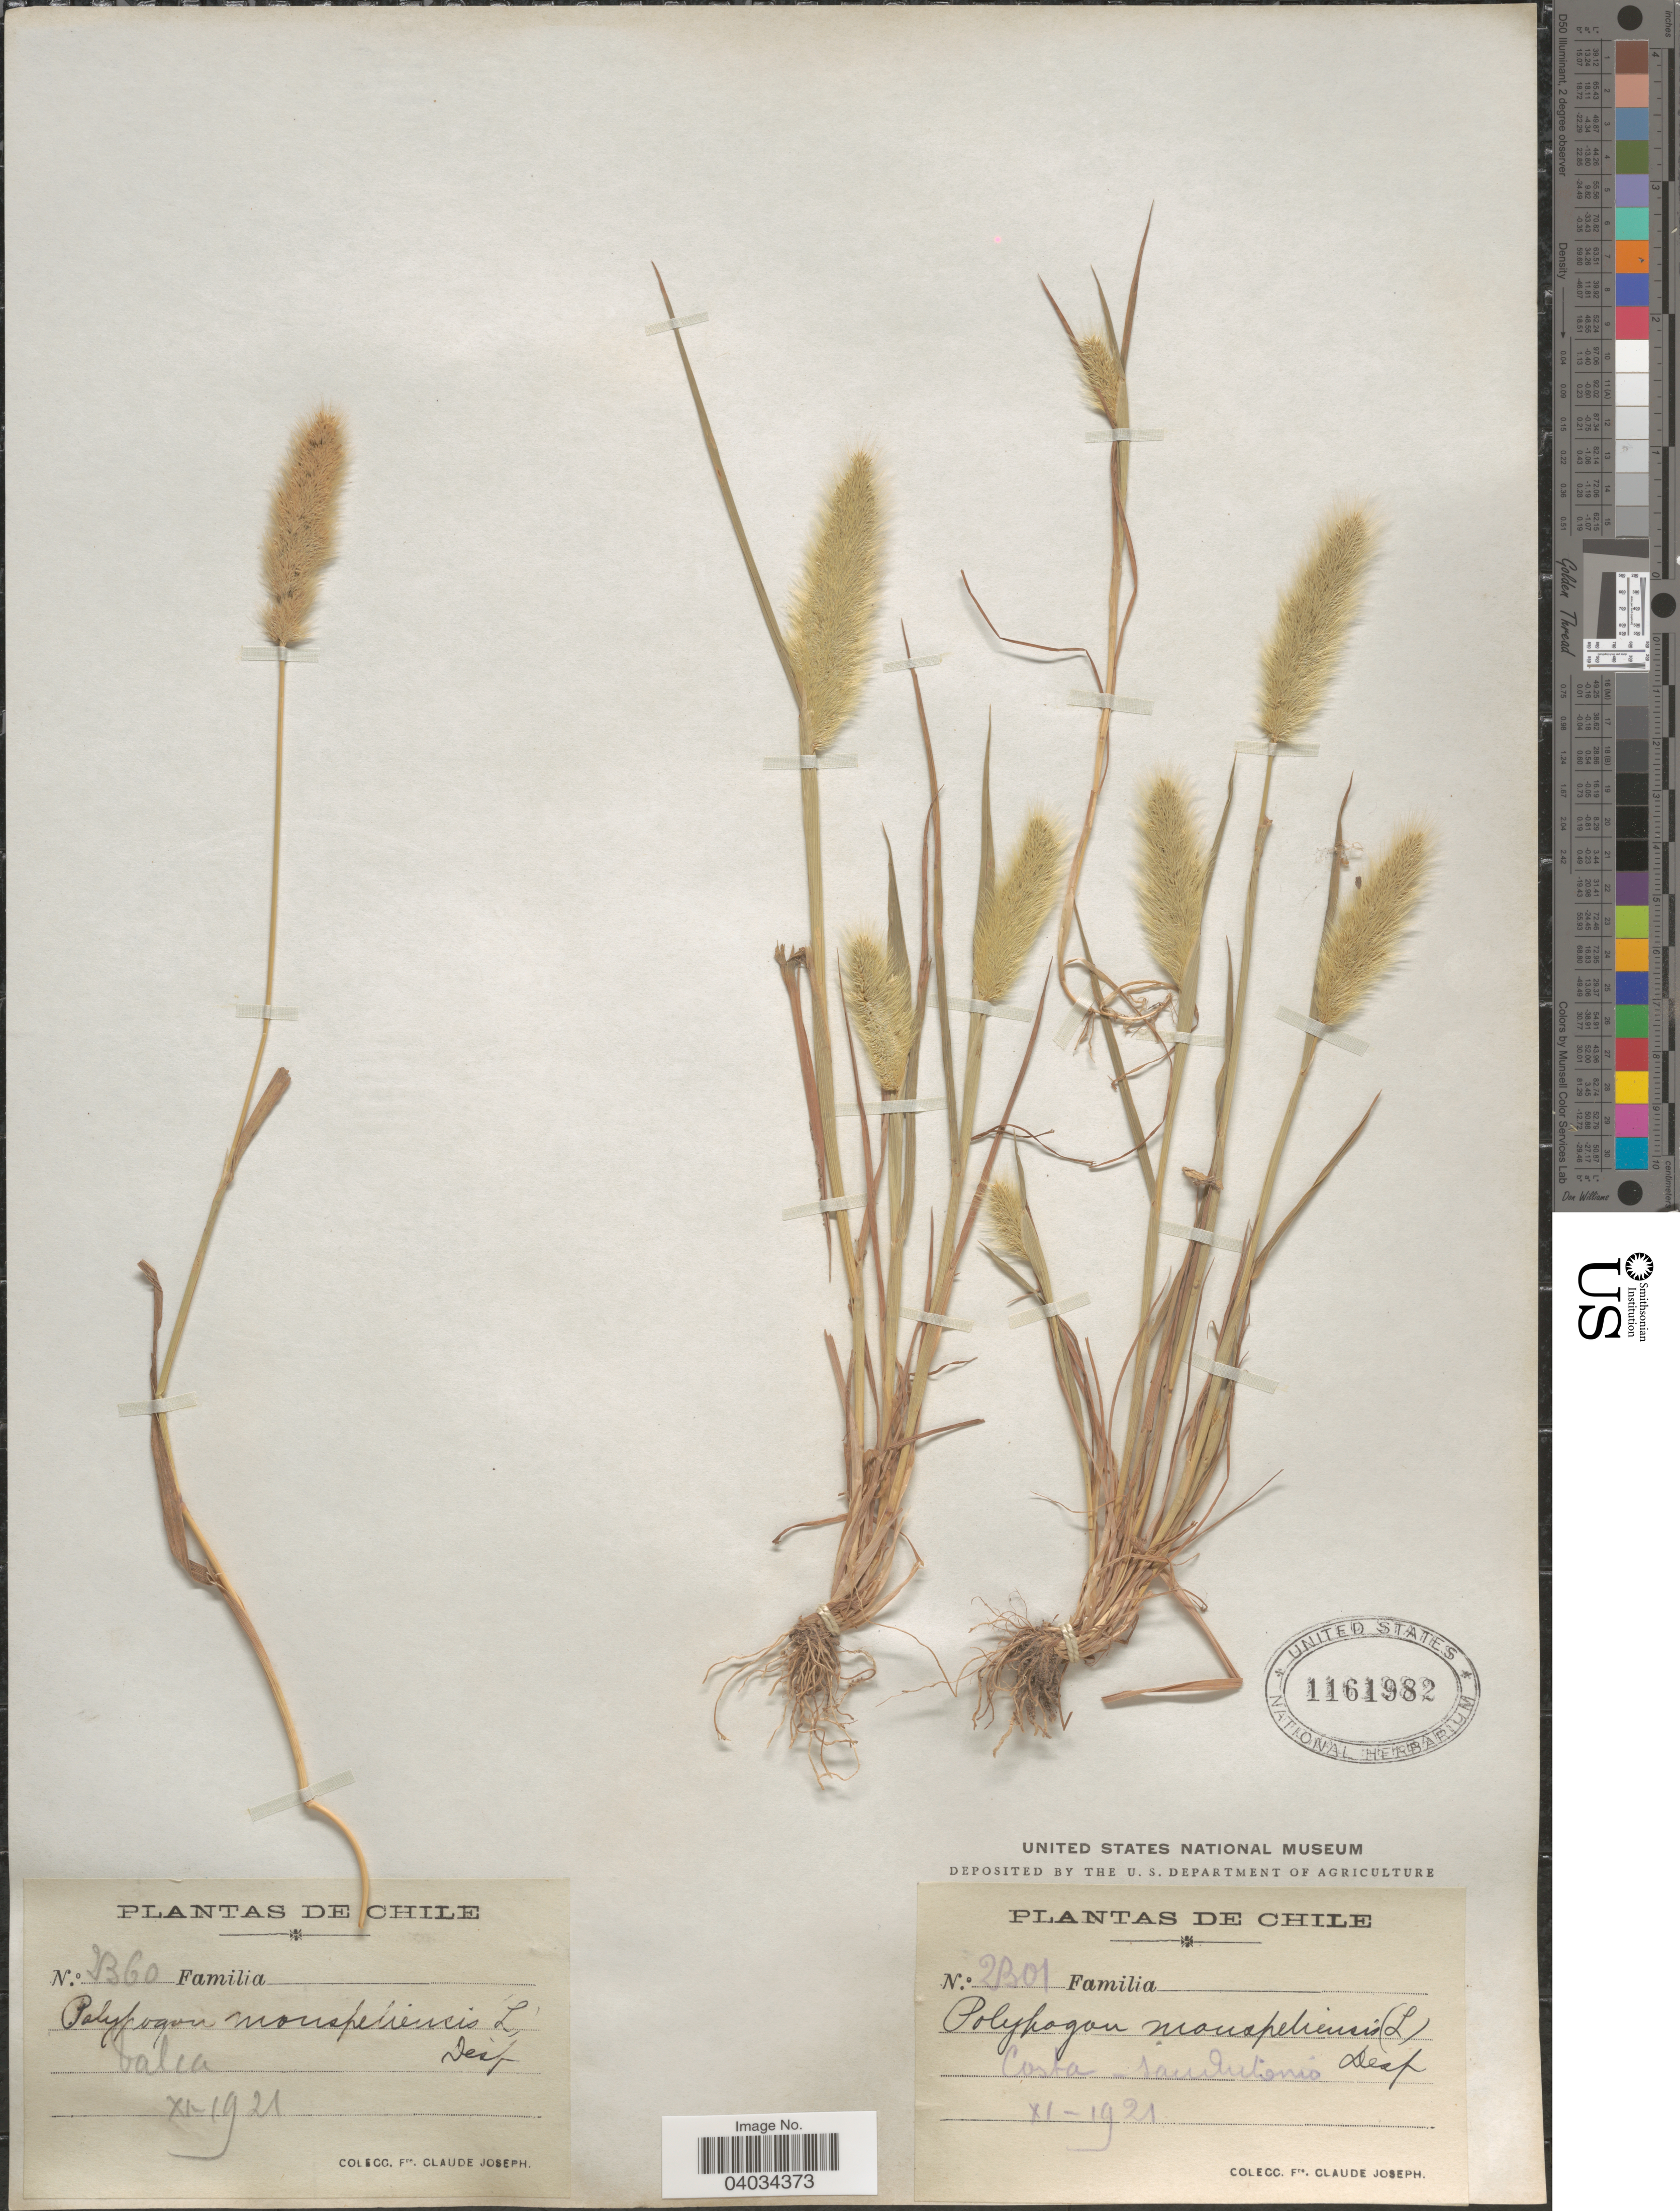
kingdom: Plantae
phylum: Tracheophyta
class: Liliopsida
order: Poales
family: Poaceae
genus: Polypogon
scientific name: Polypogon monspeliensis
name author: (L.) Desf.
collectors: Bro. Claude-Joseph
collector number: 2360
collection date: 1921-11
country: Chile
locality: Talca.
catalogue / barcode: US 1161982